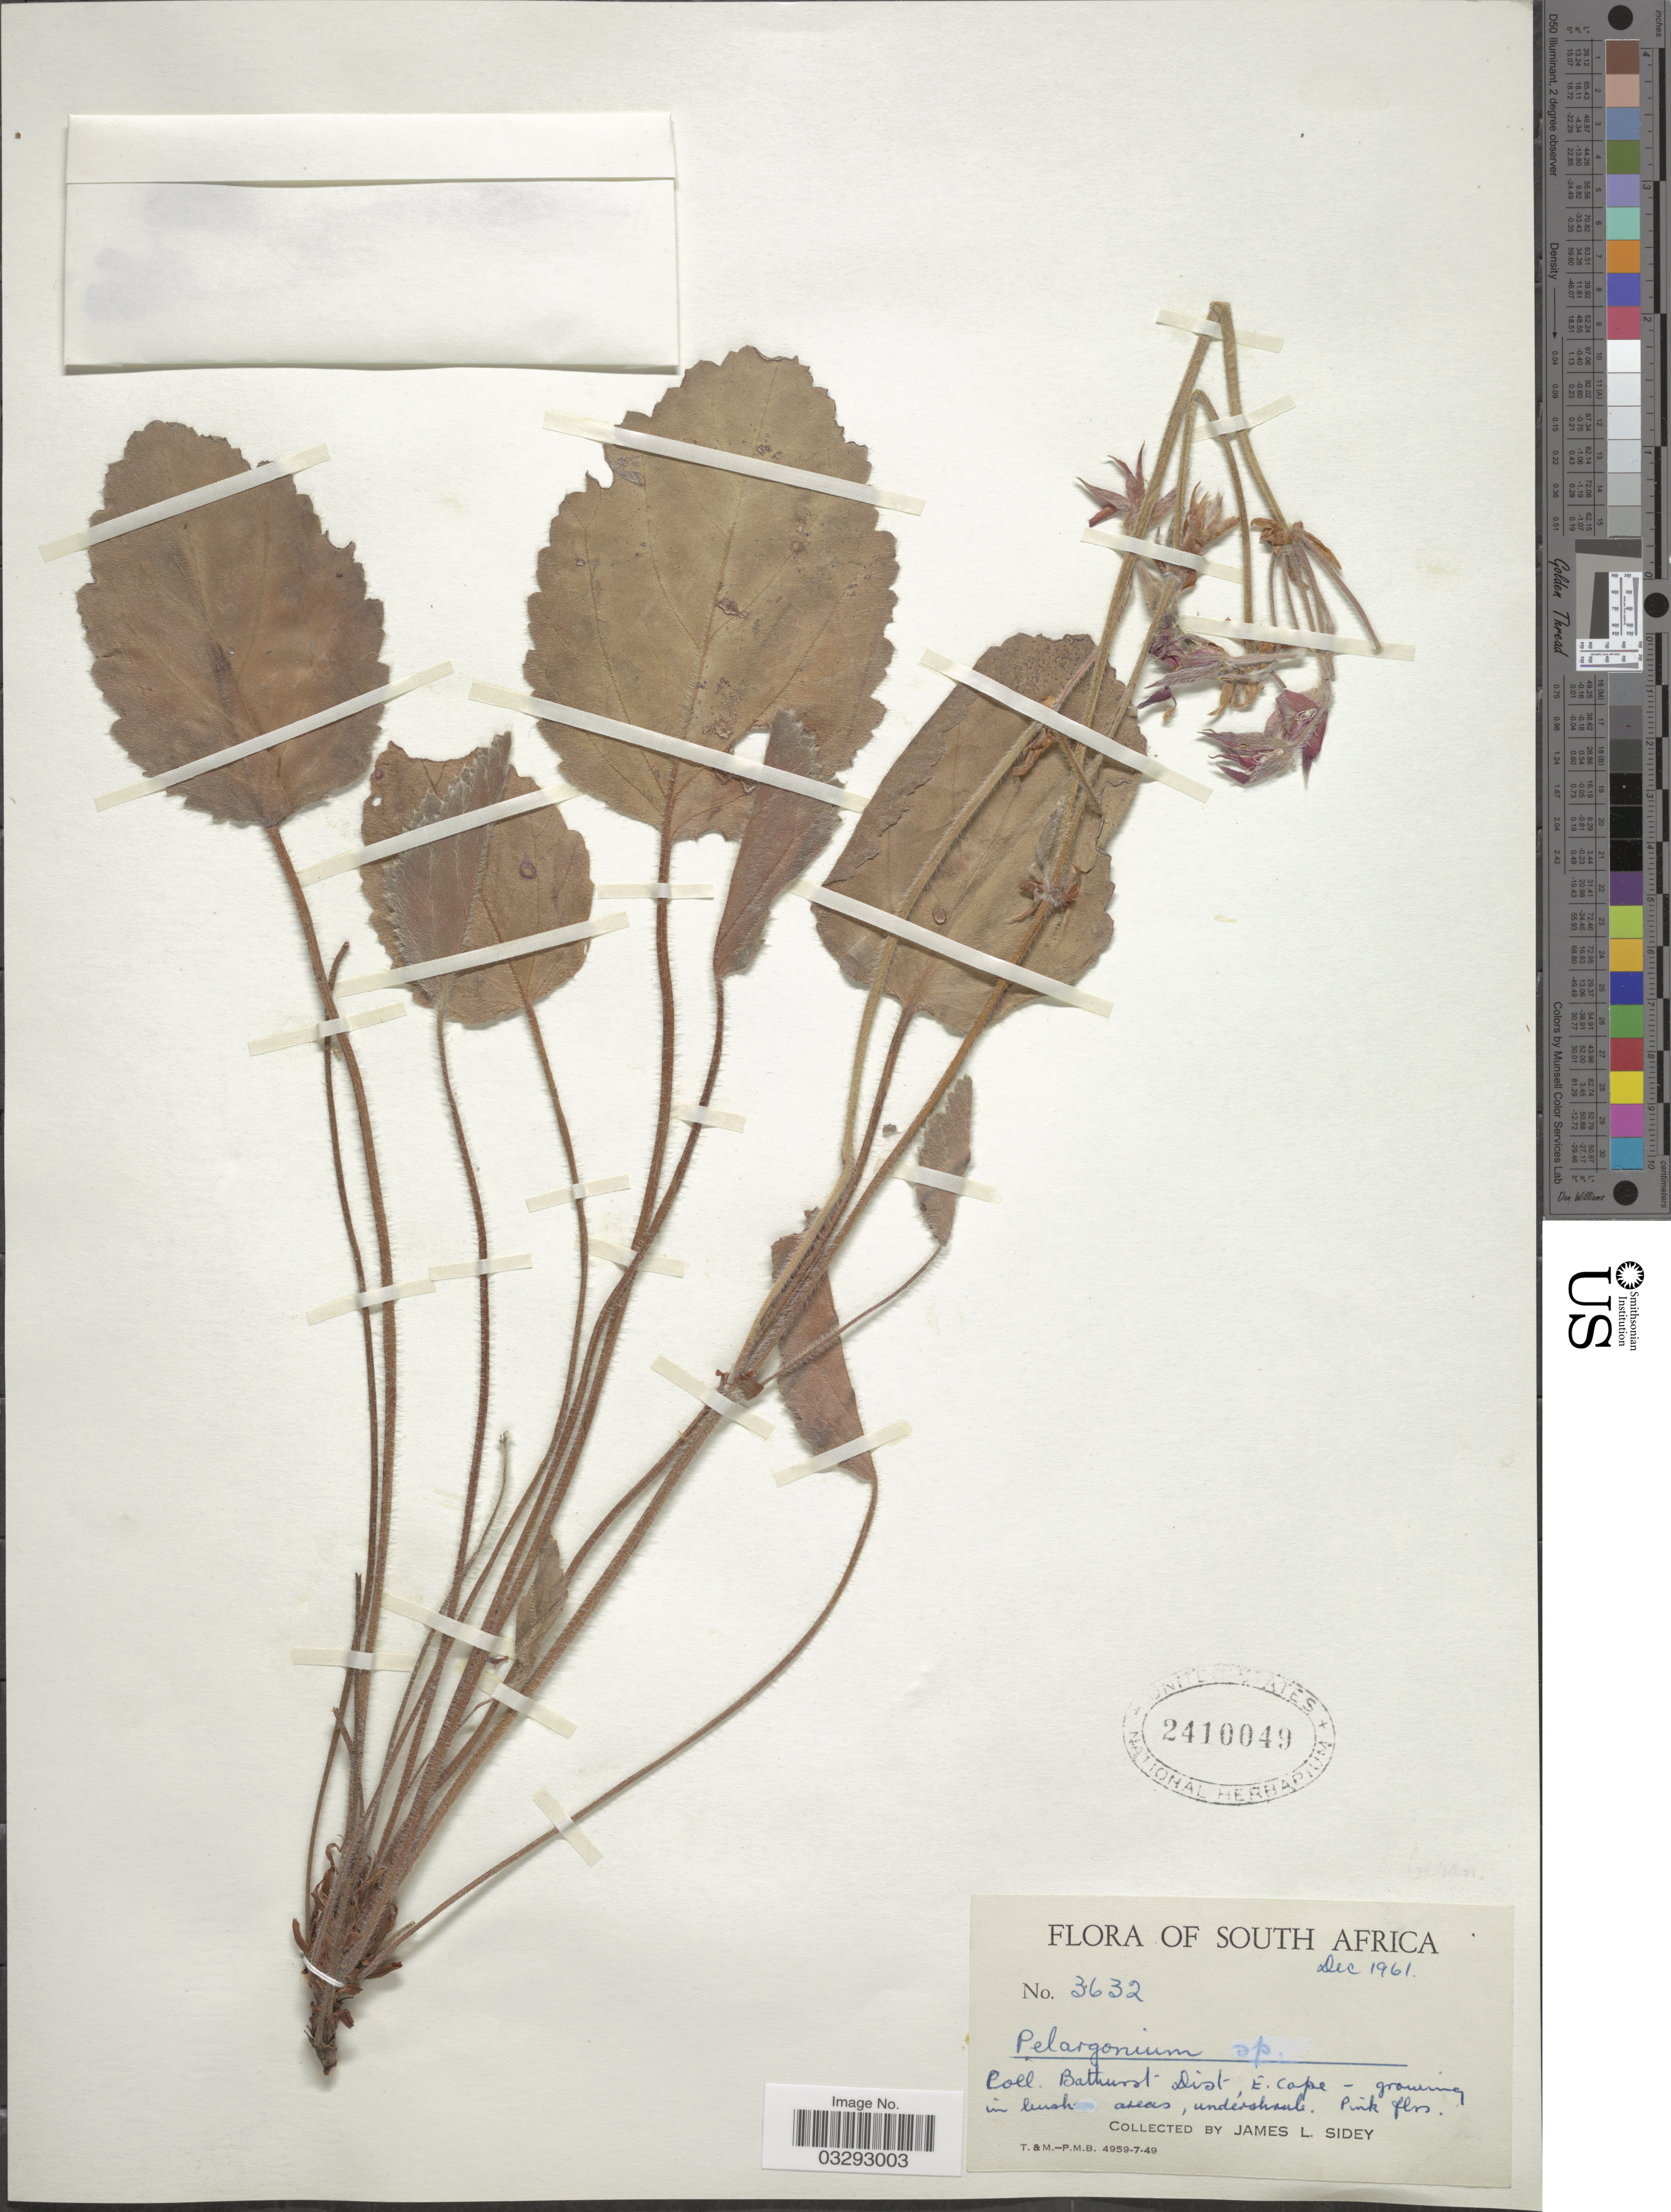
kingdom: Plantae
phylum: Tracheophyta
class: Magnoliopsida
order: Geraniales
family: Geraniaceae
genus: Pelargonium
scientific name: Pelargonium sp.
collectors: J. L. Sidey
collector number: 3632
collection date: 1961-12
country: South Africa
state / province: Eastern Cape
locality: Bathurst Dist, E. Cape.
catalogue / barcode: US 2410049